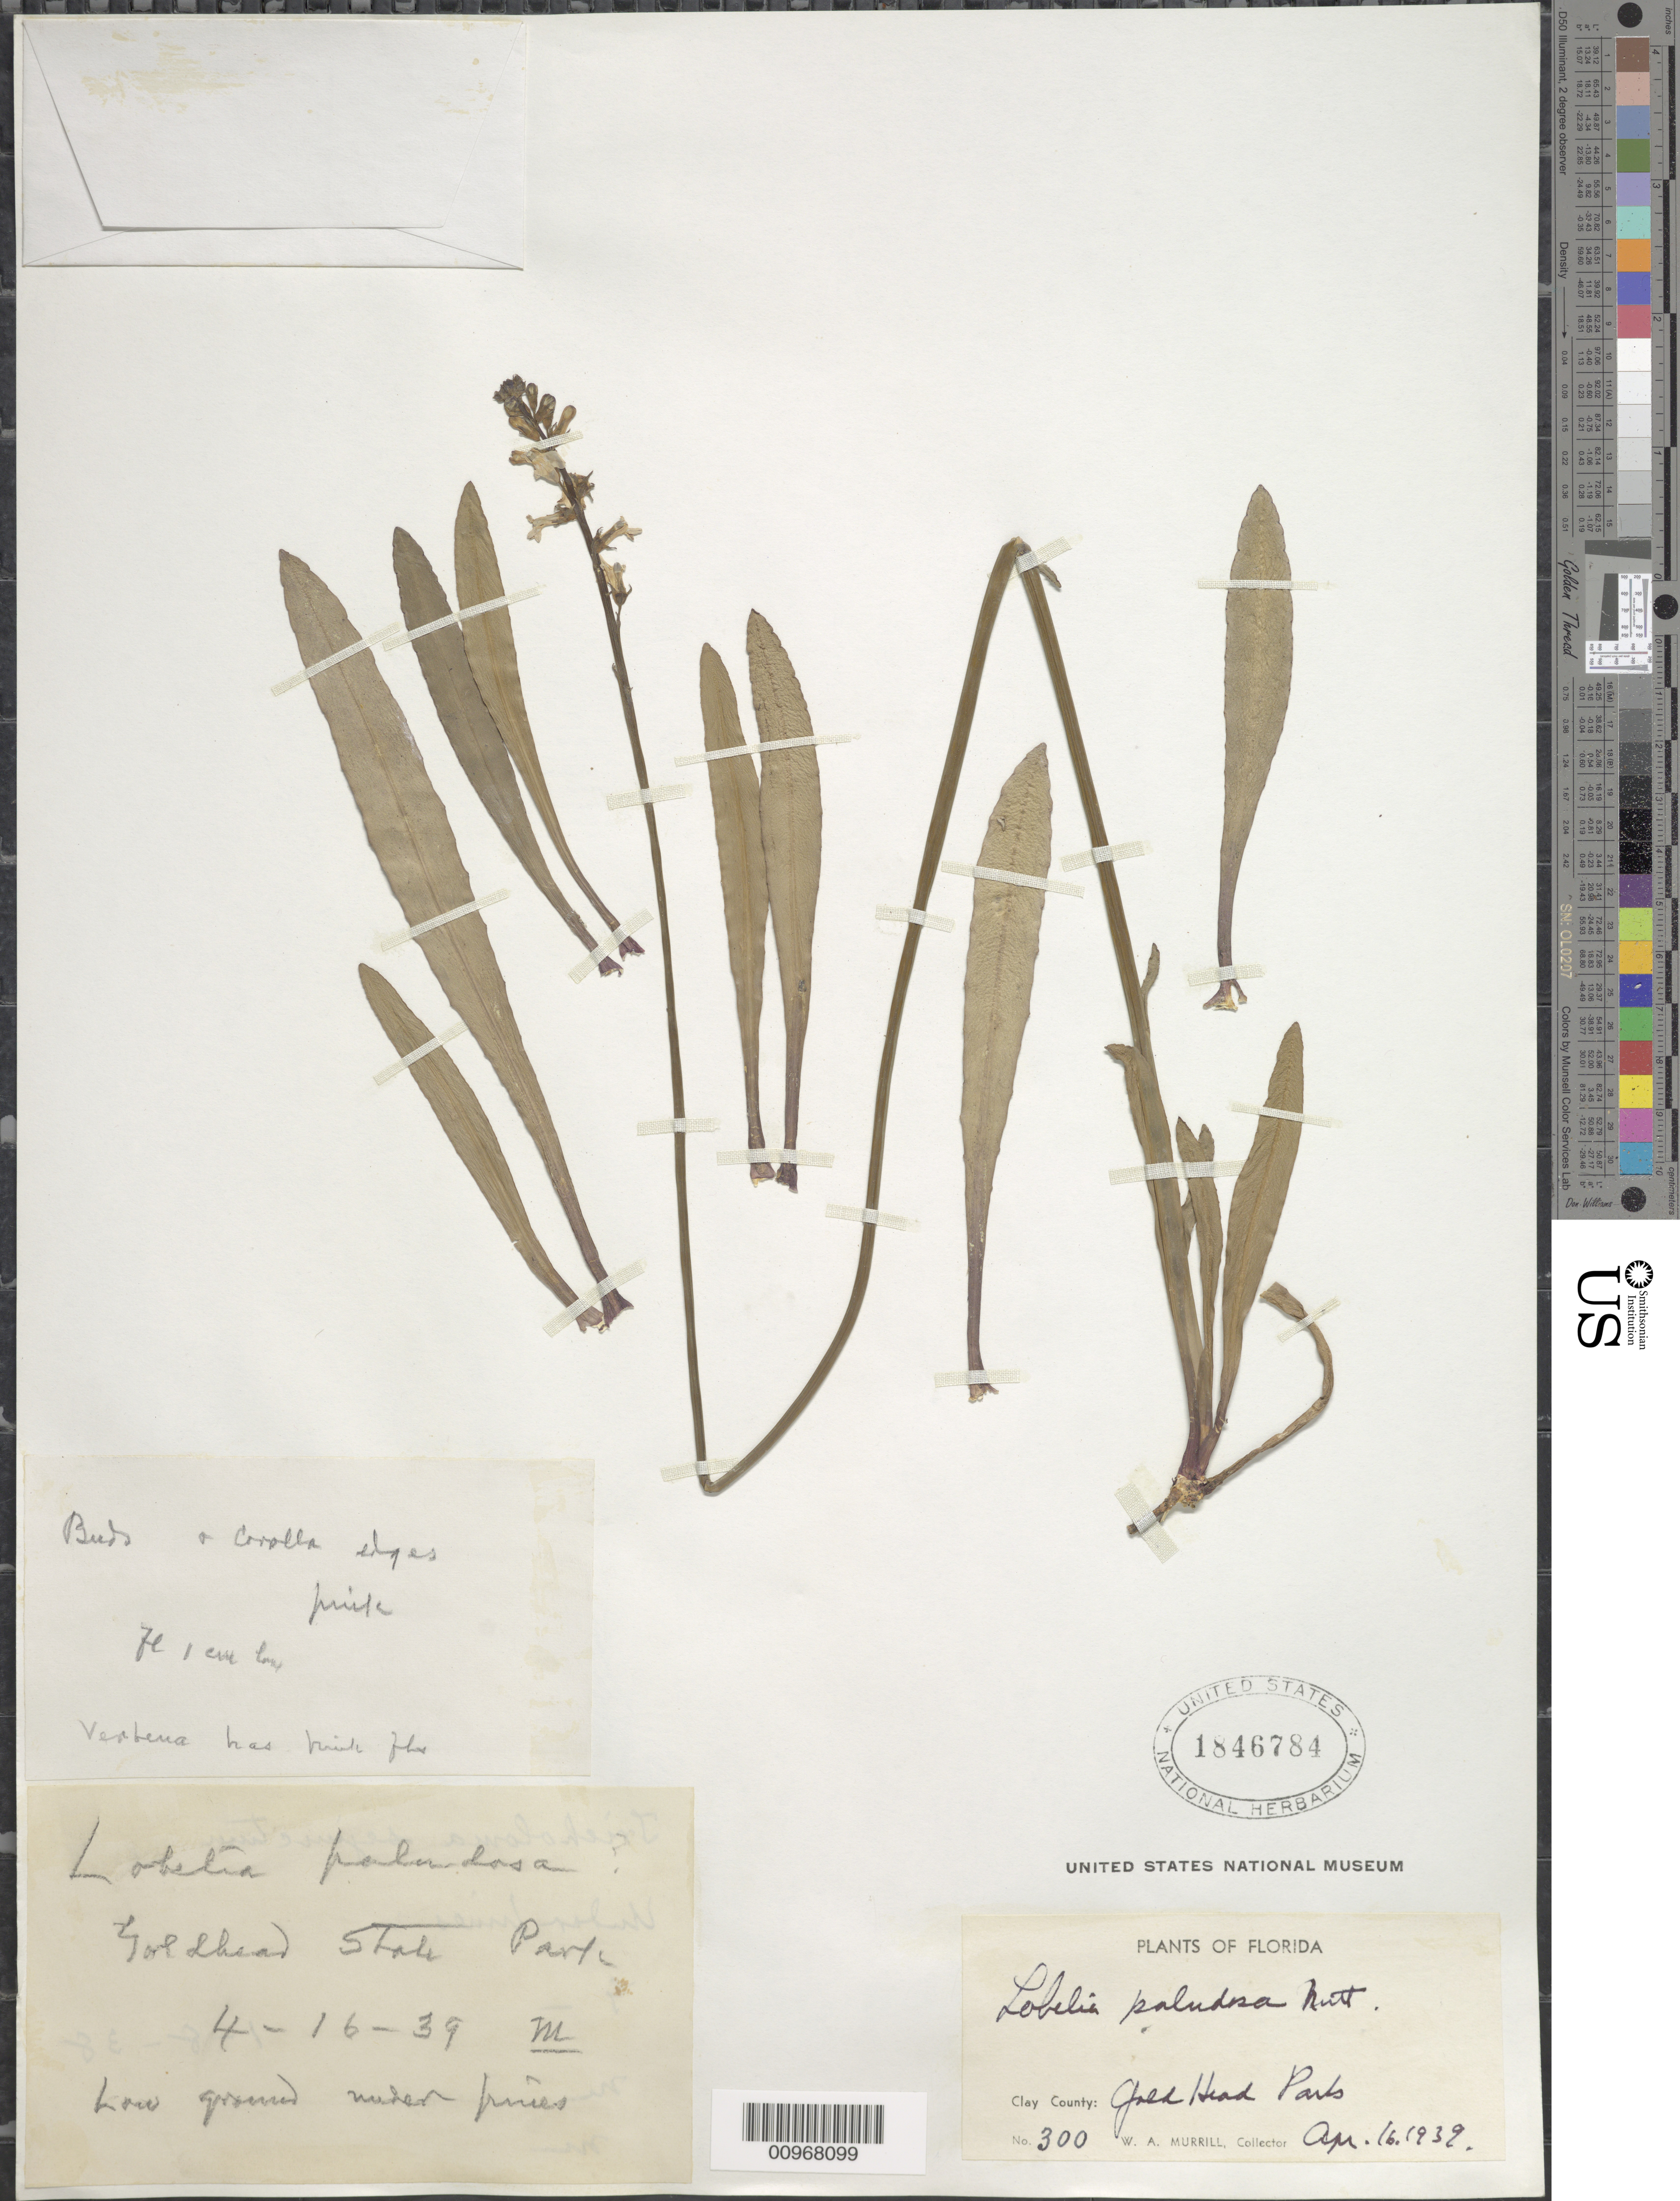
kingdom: Plantae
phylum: Tracheophyta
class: Magnoliopsida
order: Asterales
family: Campanulaceae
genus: Lobelia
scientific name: Lobelia paludosa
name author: Nutt.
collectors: W. A. Murrill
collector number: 300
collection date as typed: Apr. 16, 1939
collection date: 1939-04-16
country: United States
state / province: Florida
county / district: Clay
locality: Goldhead State Park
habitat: low ground under pines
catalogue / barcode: US 1846784